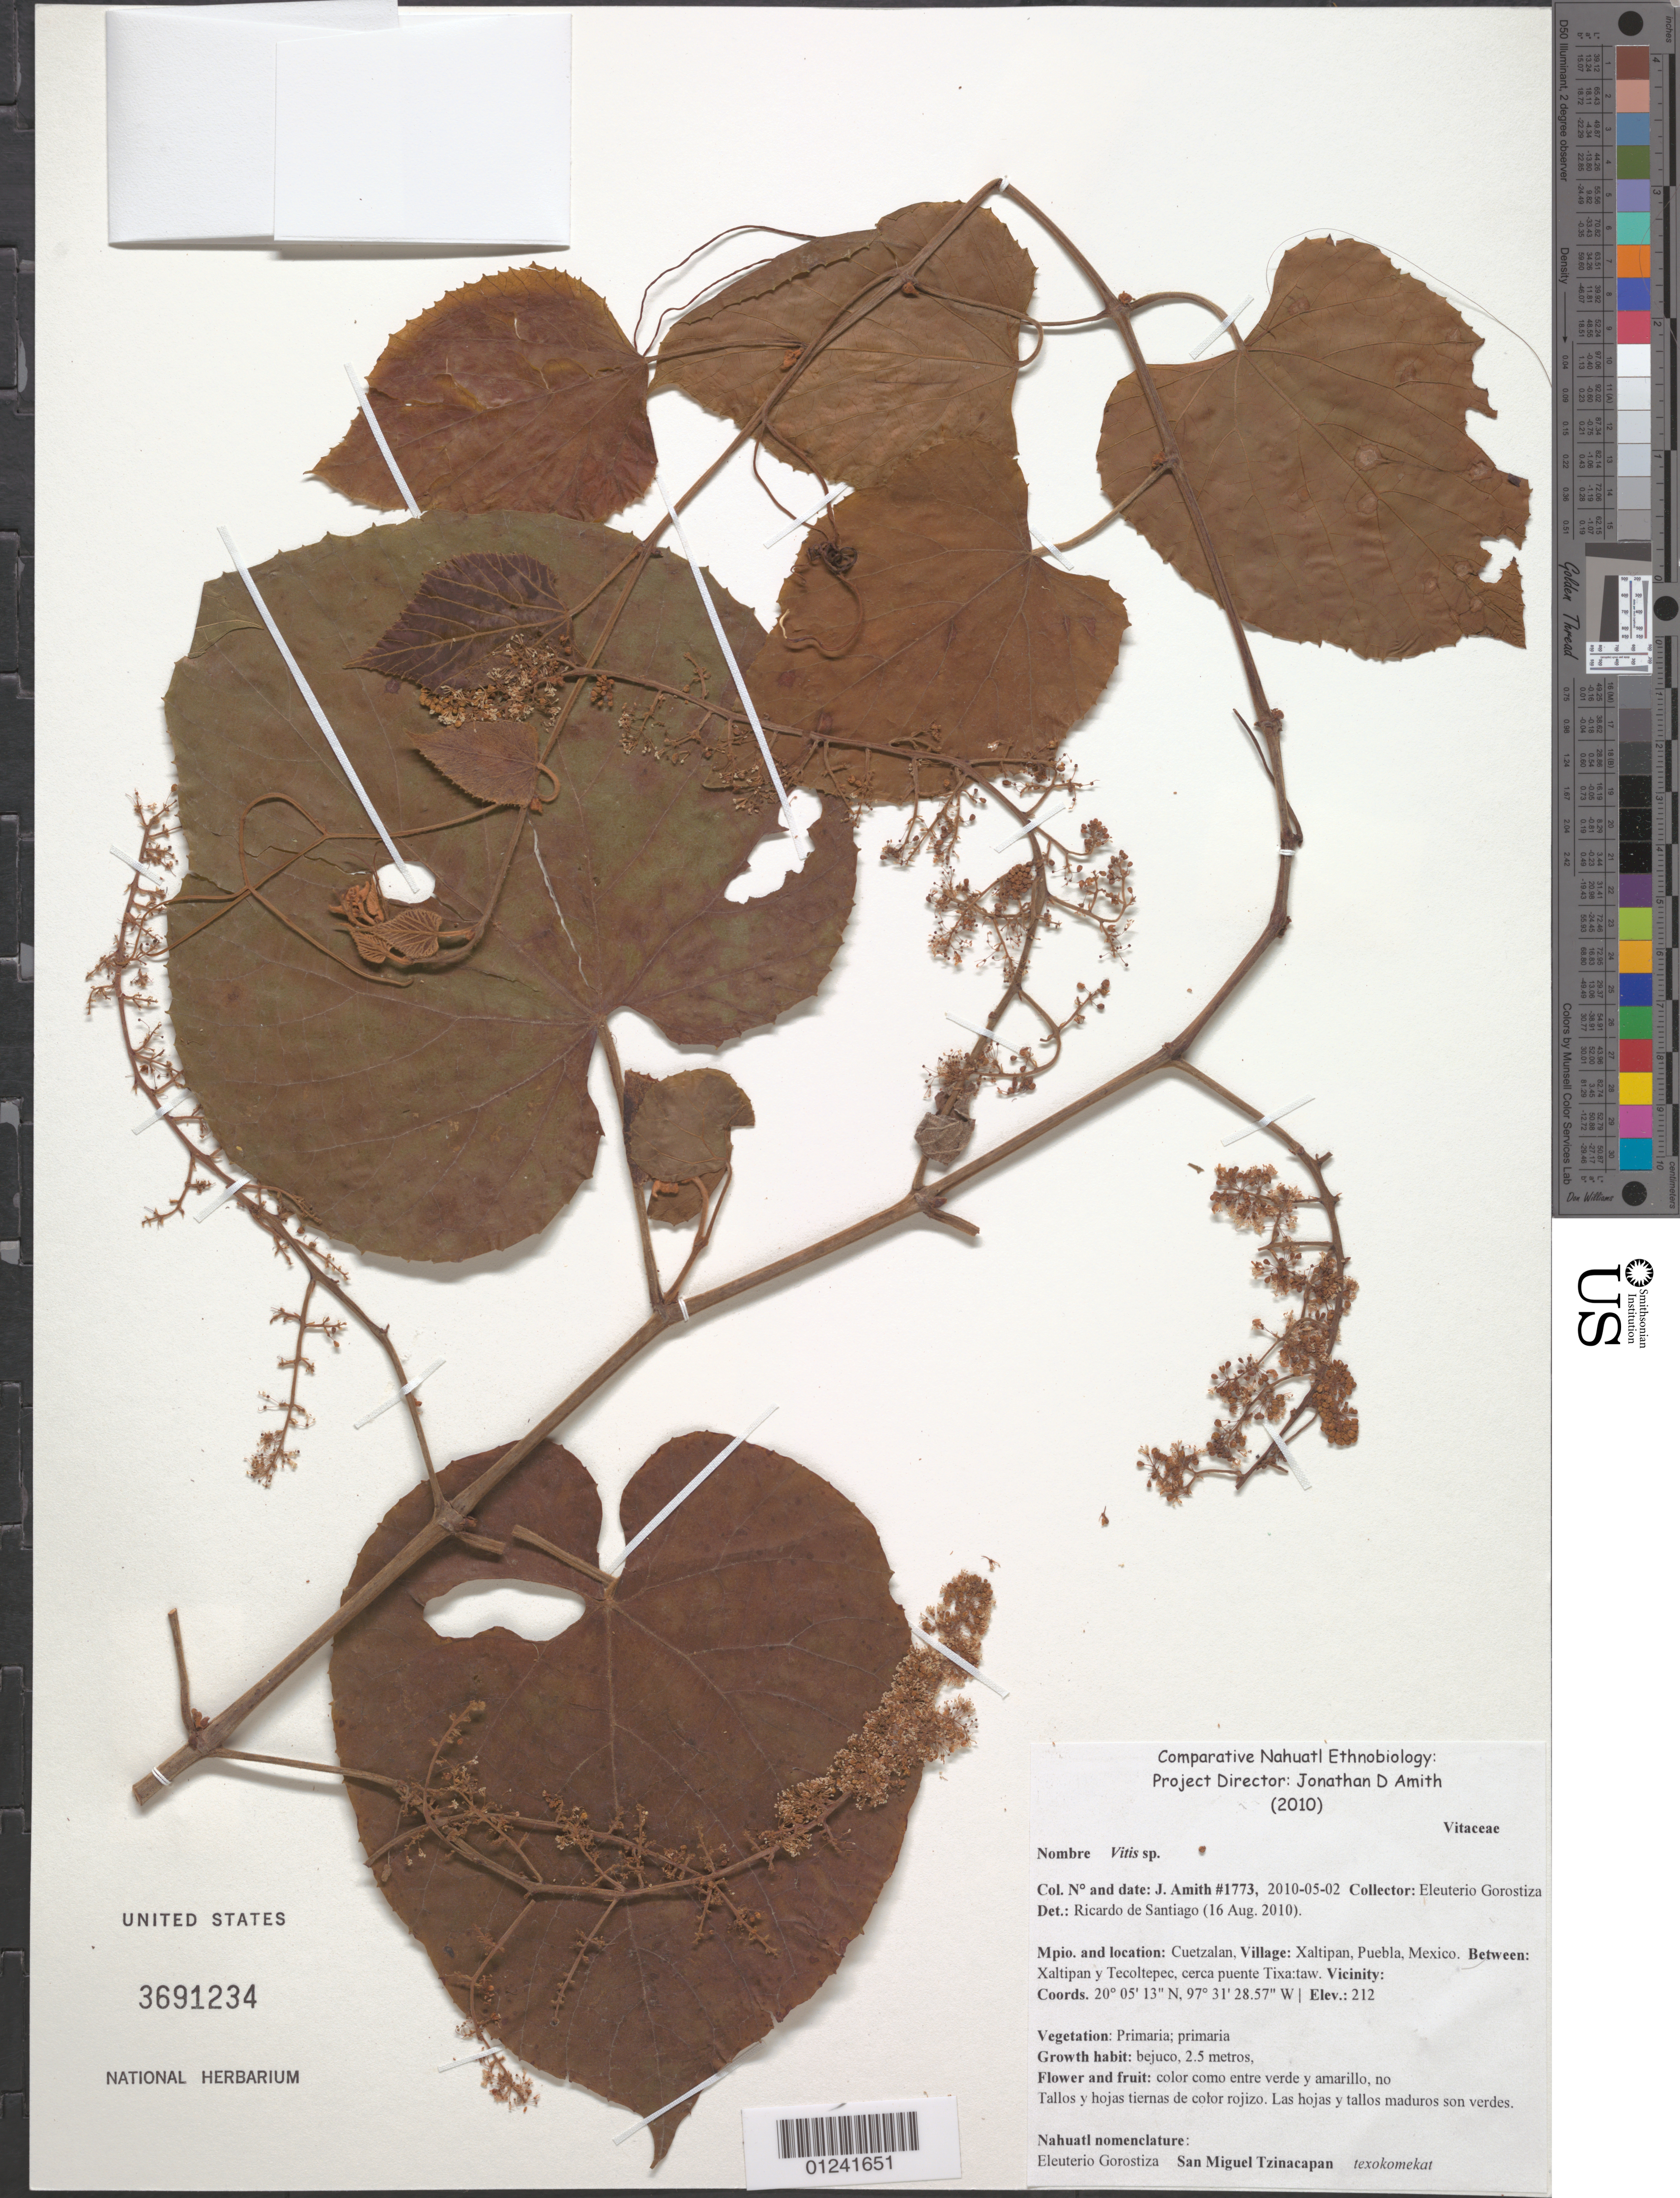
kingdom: Plantae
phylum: Tracheophyta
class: Magnoliopsida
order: Vitales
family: Vitaceae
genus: Vitis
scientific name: Vitis sp.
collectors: J. D. Amith & E. Gorostiza S.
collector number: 1773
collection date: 2010-02-05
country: Mexico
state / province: Puebla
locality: Between Xaltipan y Tecoltepec, cerca puente Tixa:taw.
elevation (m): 65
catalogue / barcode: US 3691234